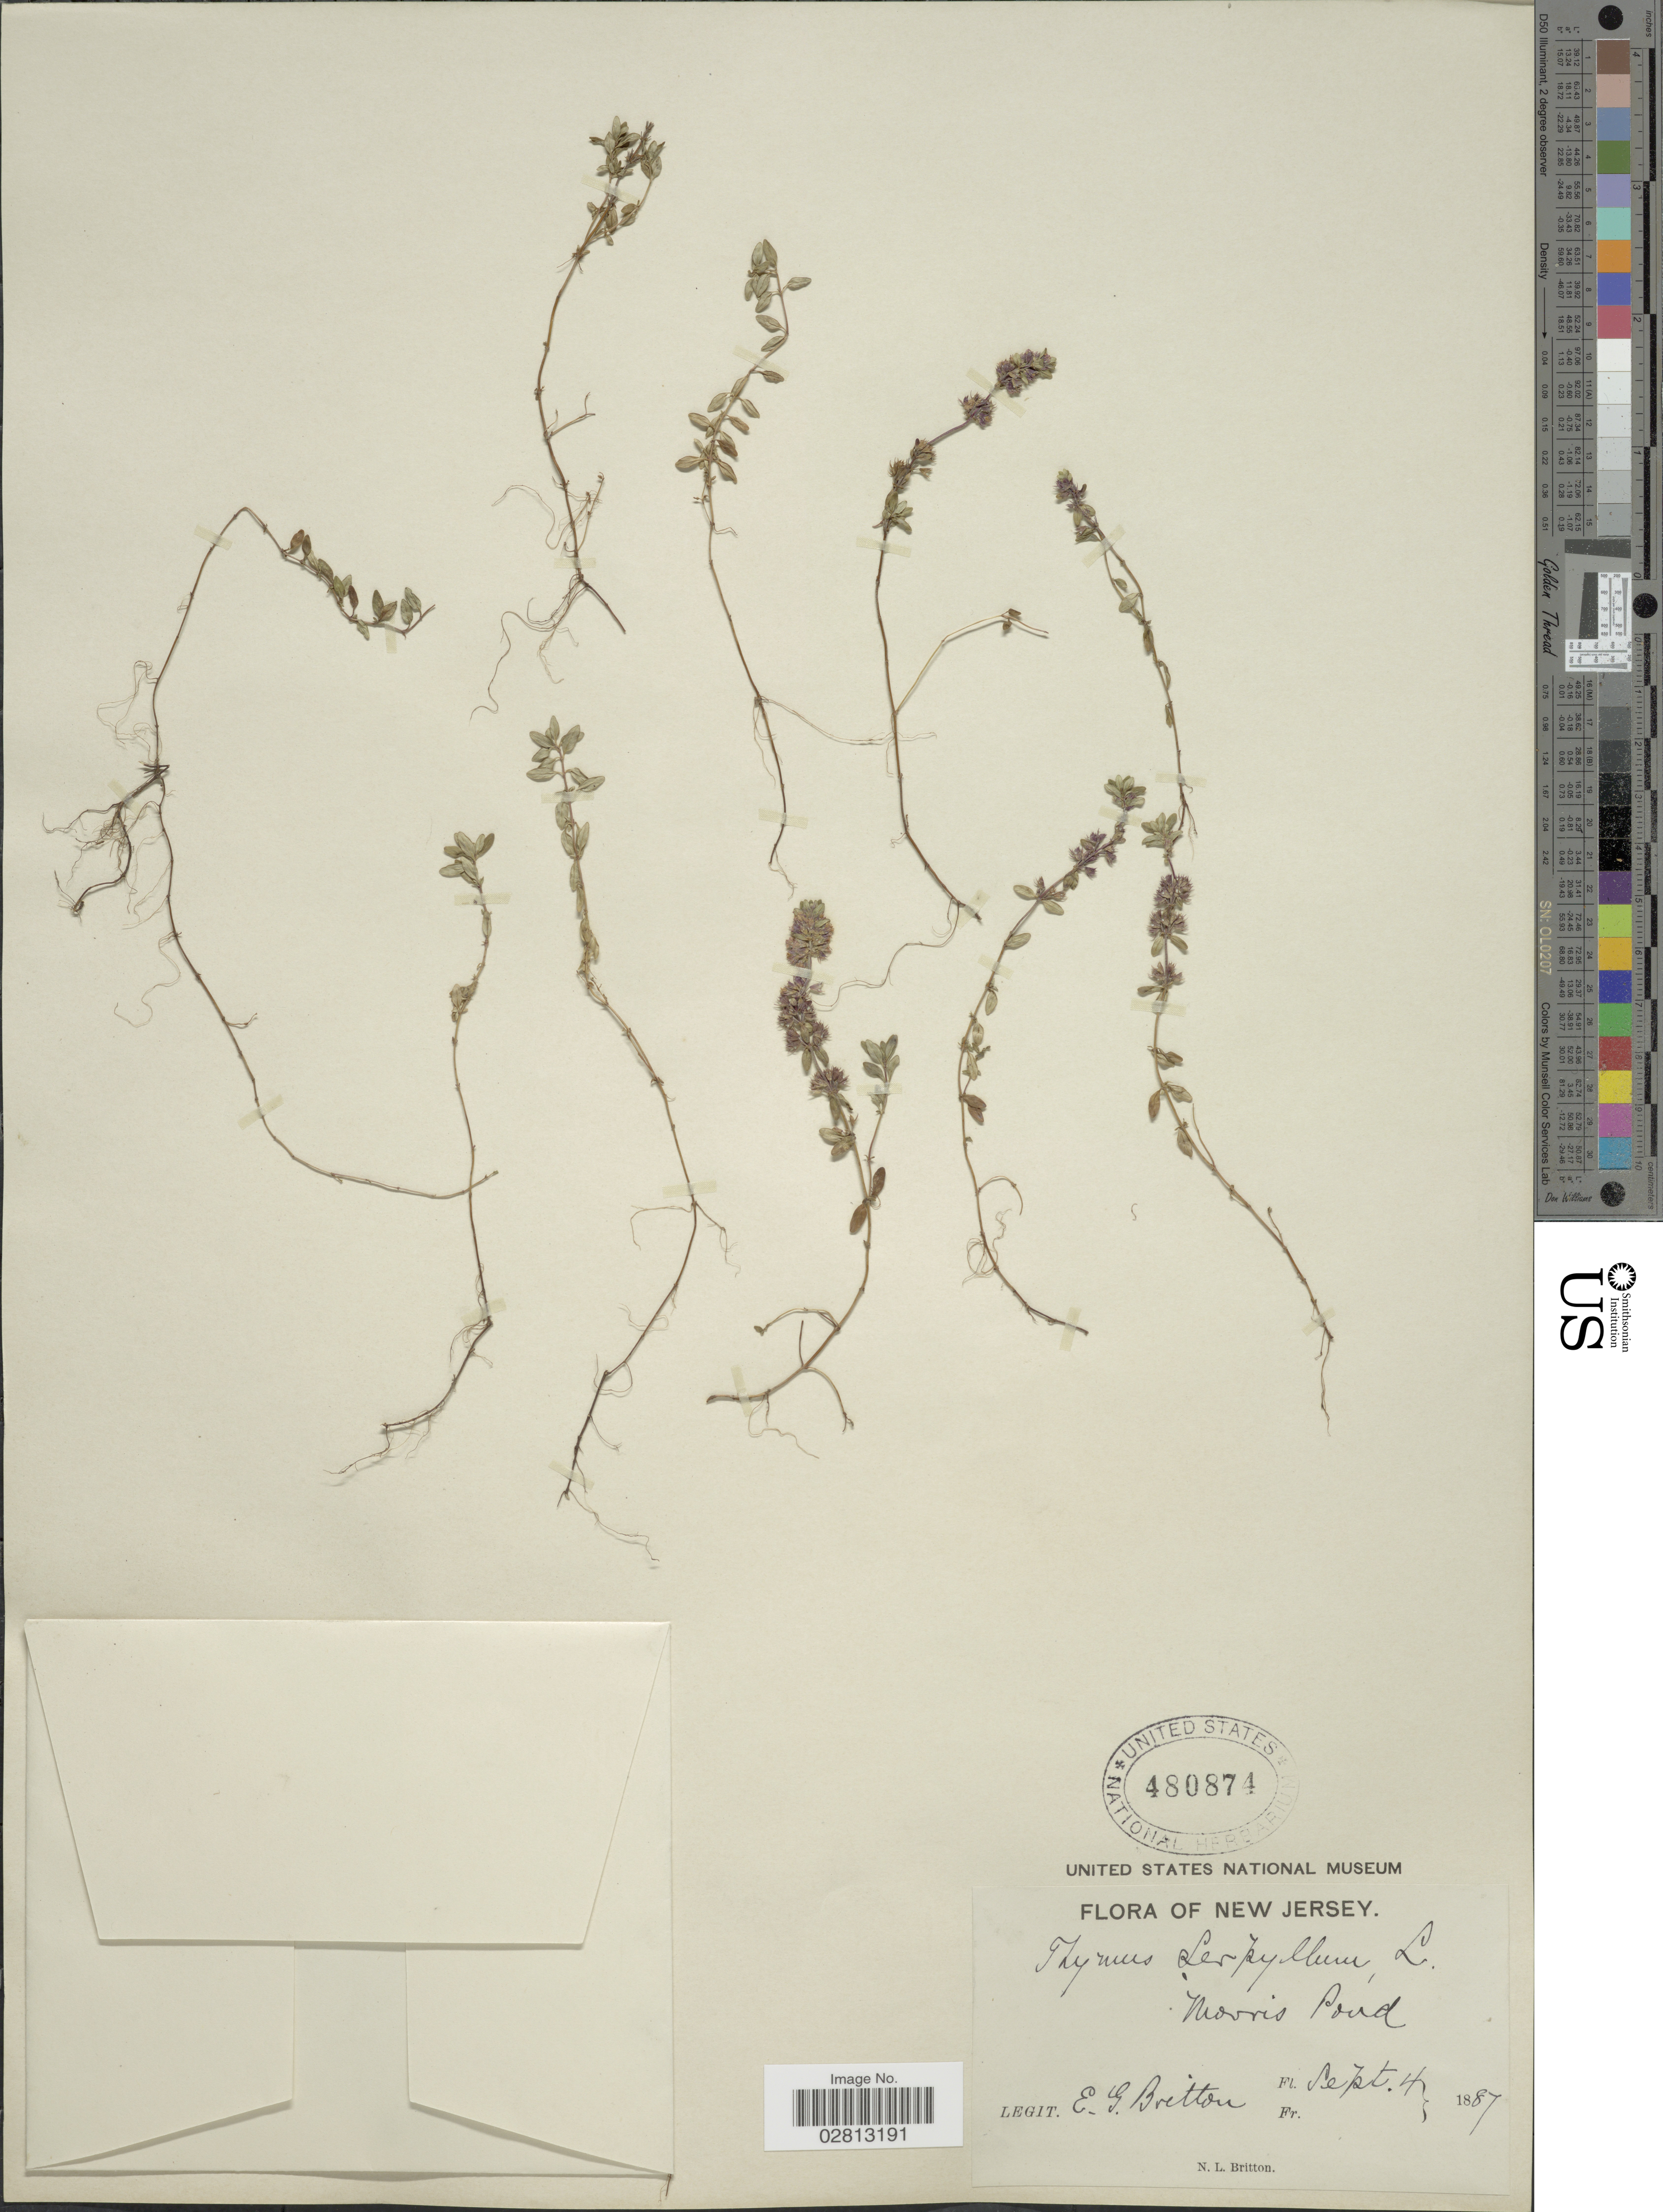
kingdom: Plantae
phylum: Tracheophyta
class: Magnoliopsida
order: Lamiales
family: Lamiaceae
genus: Thymus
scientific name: Thymus serpyllum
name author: L.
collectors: E. G. Britton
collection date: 1887-09-04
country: United States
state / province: New Jersey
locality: Morris Poud.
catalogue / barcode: US 480874